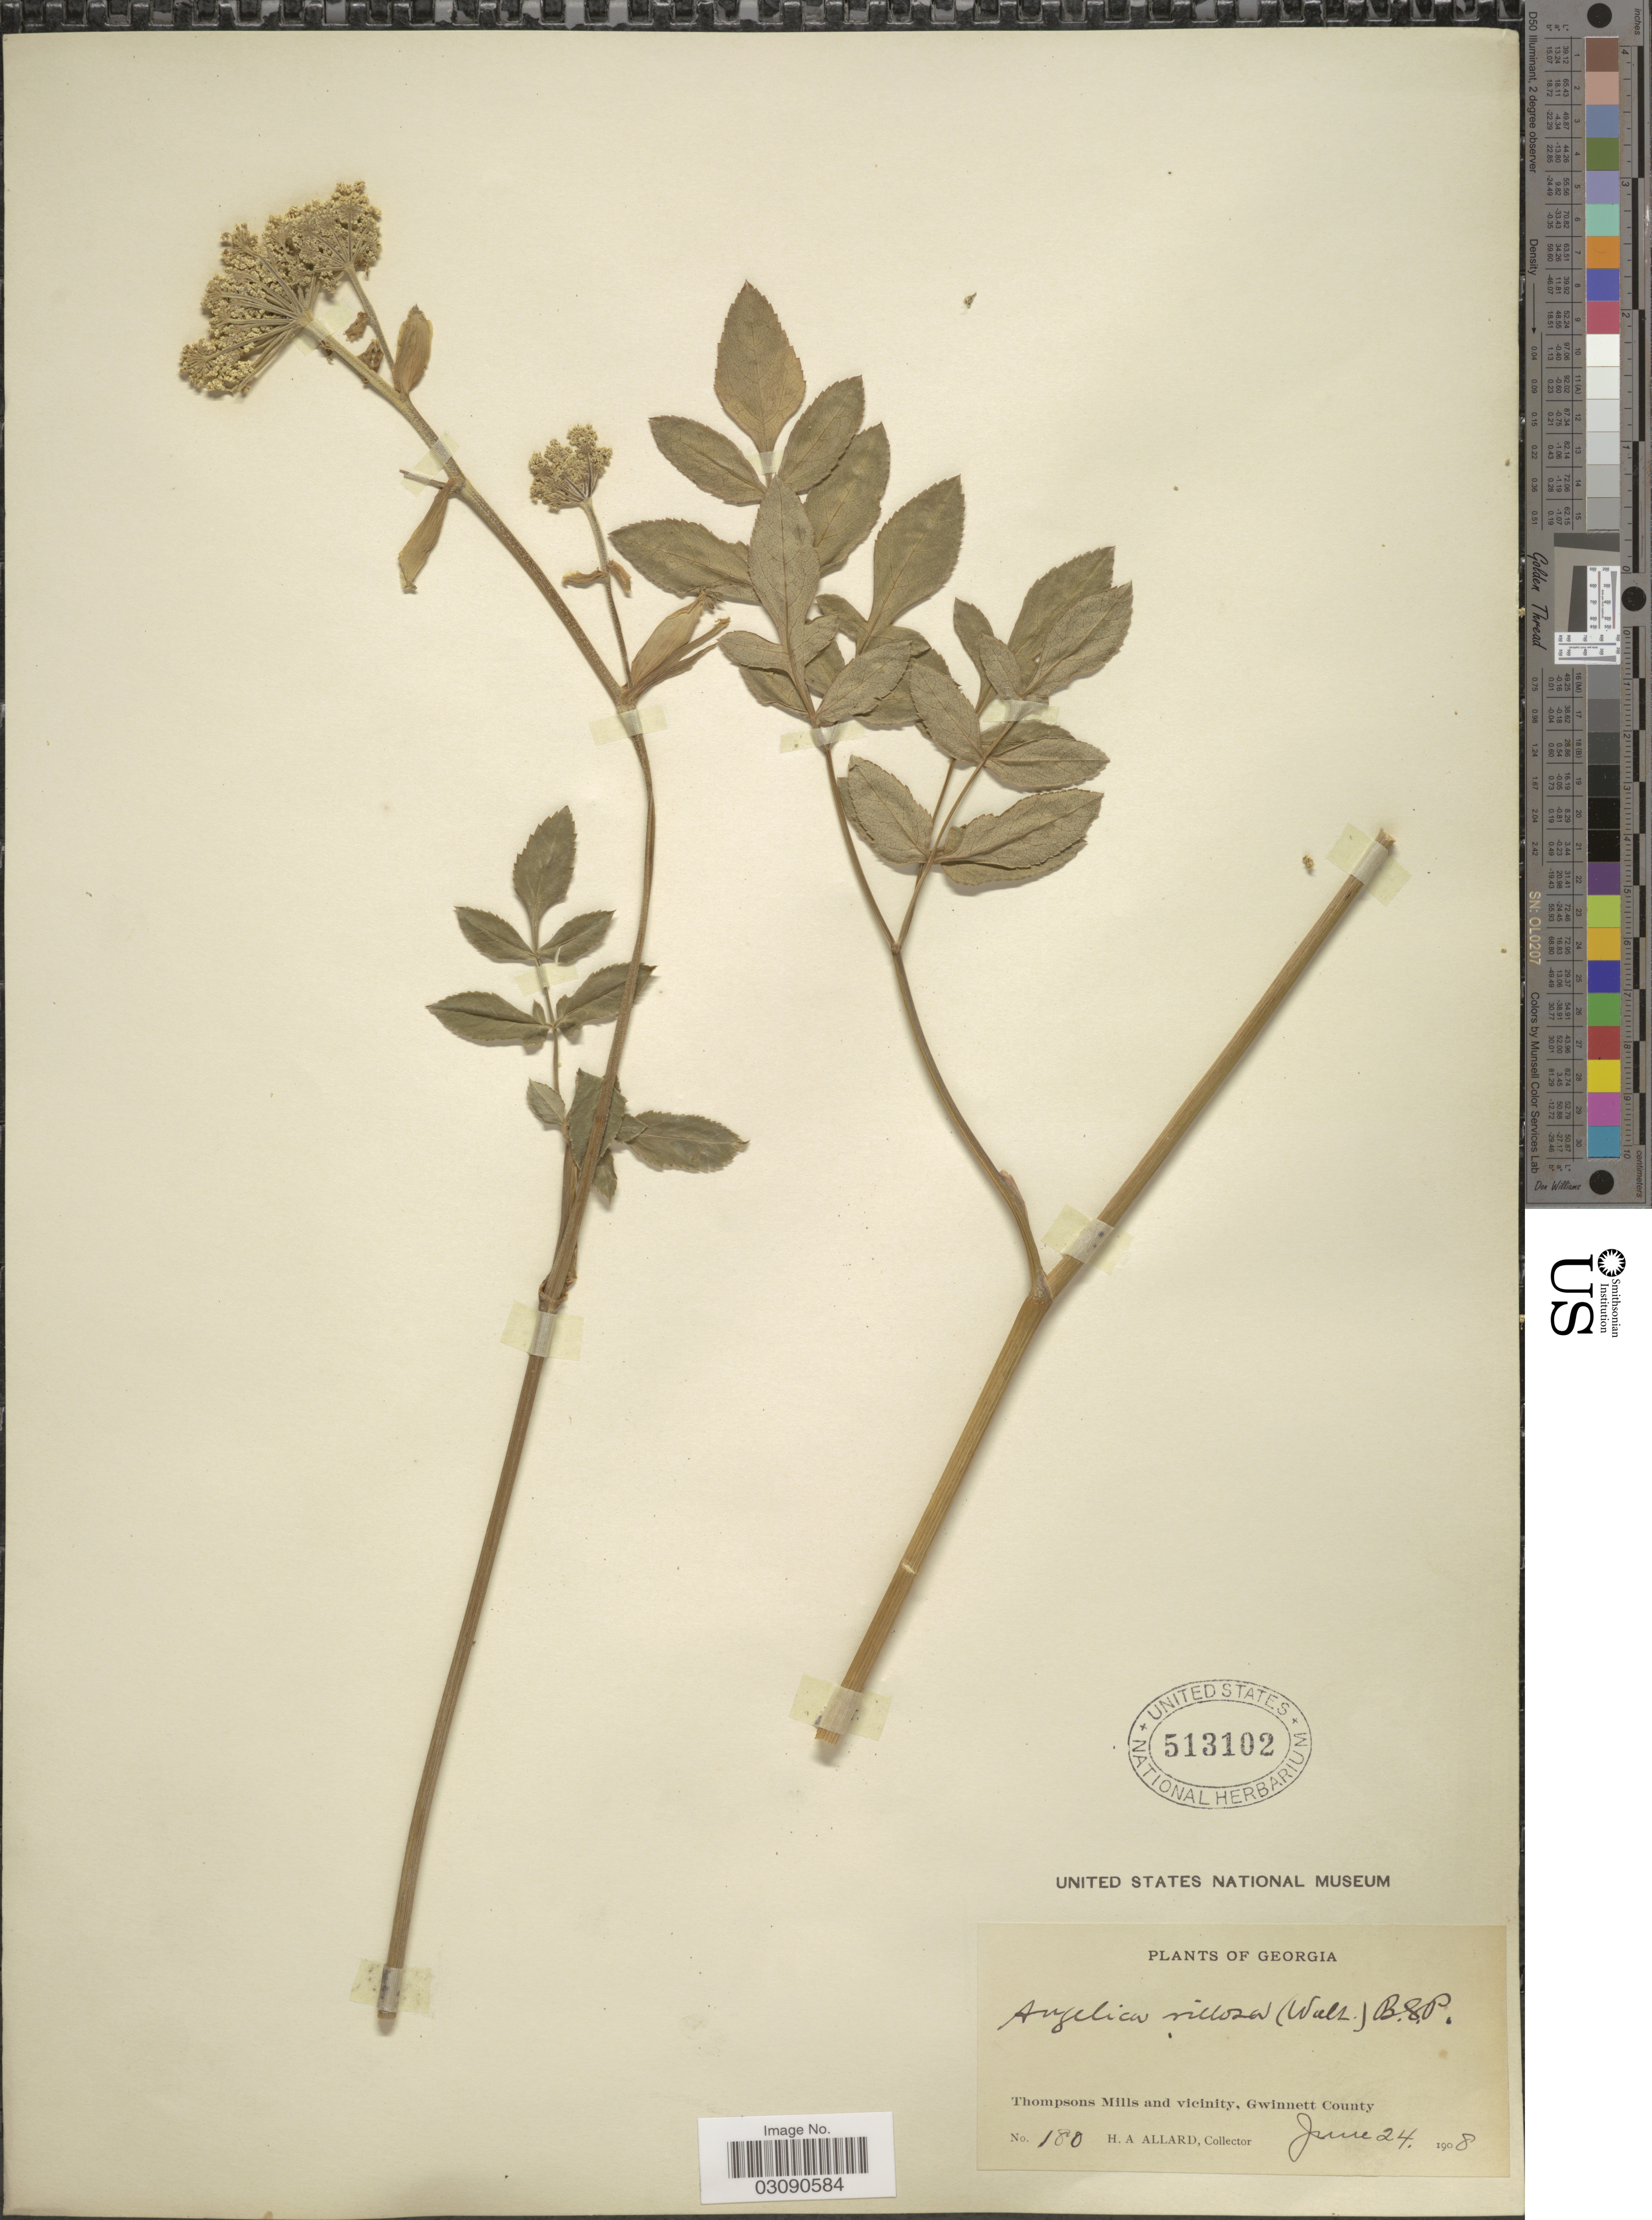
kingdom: Plantae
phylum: Tracheophyta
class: Magnoliopsida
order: Apiales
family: Apiaceae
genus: Angelica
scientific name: Angelica venenosa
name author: (Greenway) Fernald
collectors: H. A. Allard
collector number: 180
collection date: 1908-06-24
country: United States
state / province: Georgia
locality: Thompson Mills and vicinity, Gwinnett County.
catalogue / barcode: US 513102